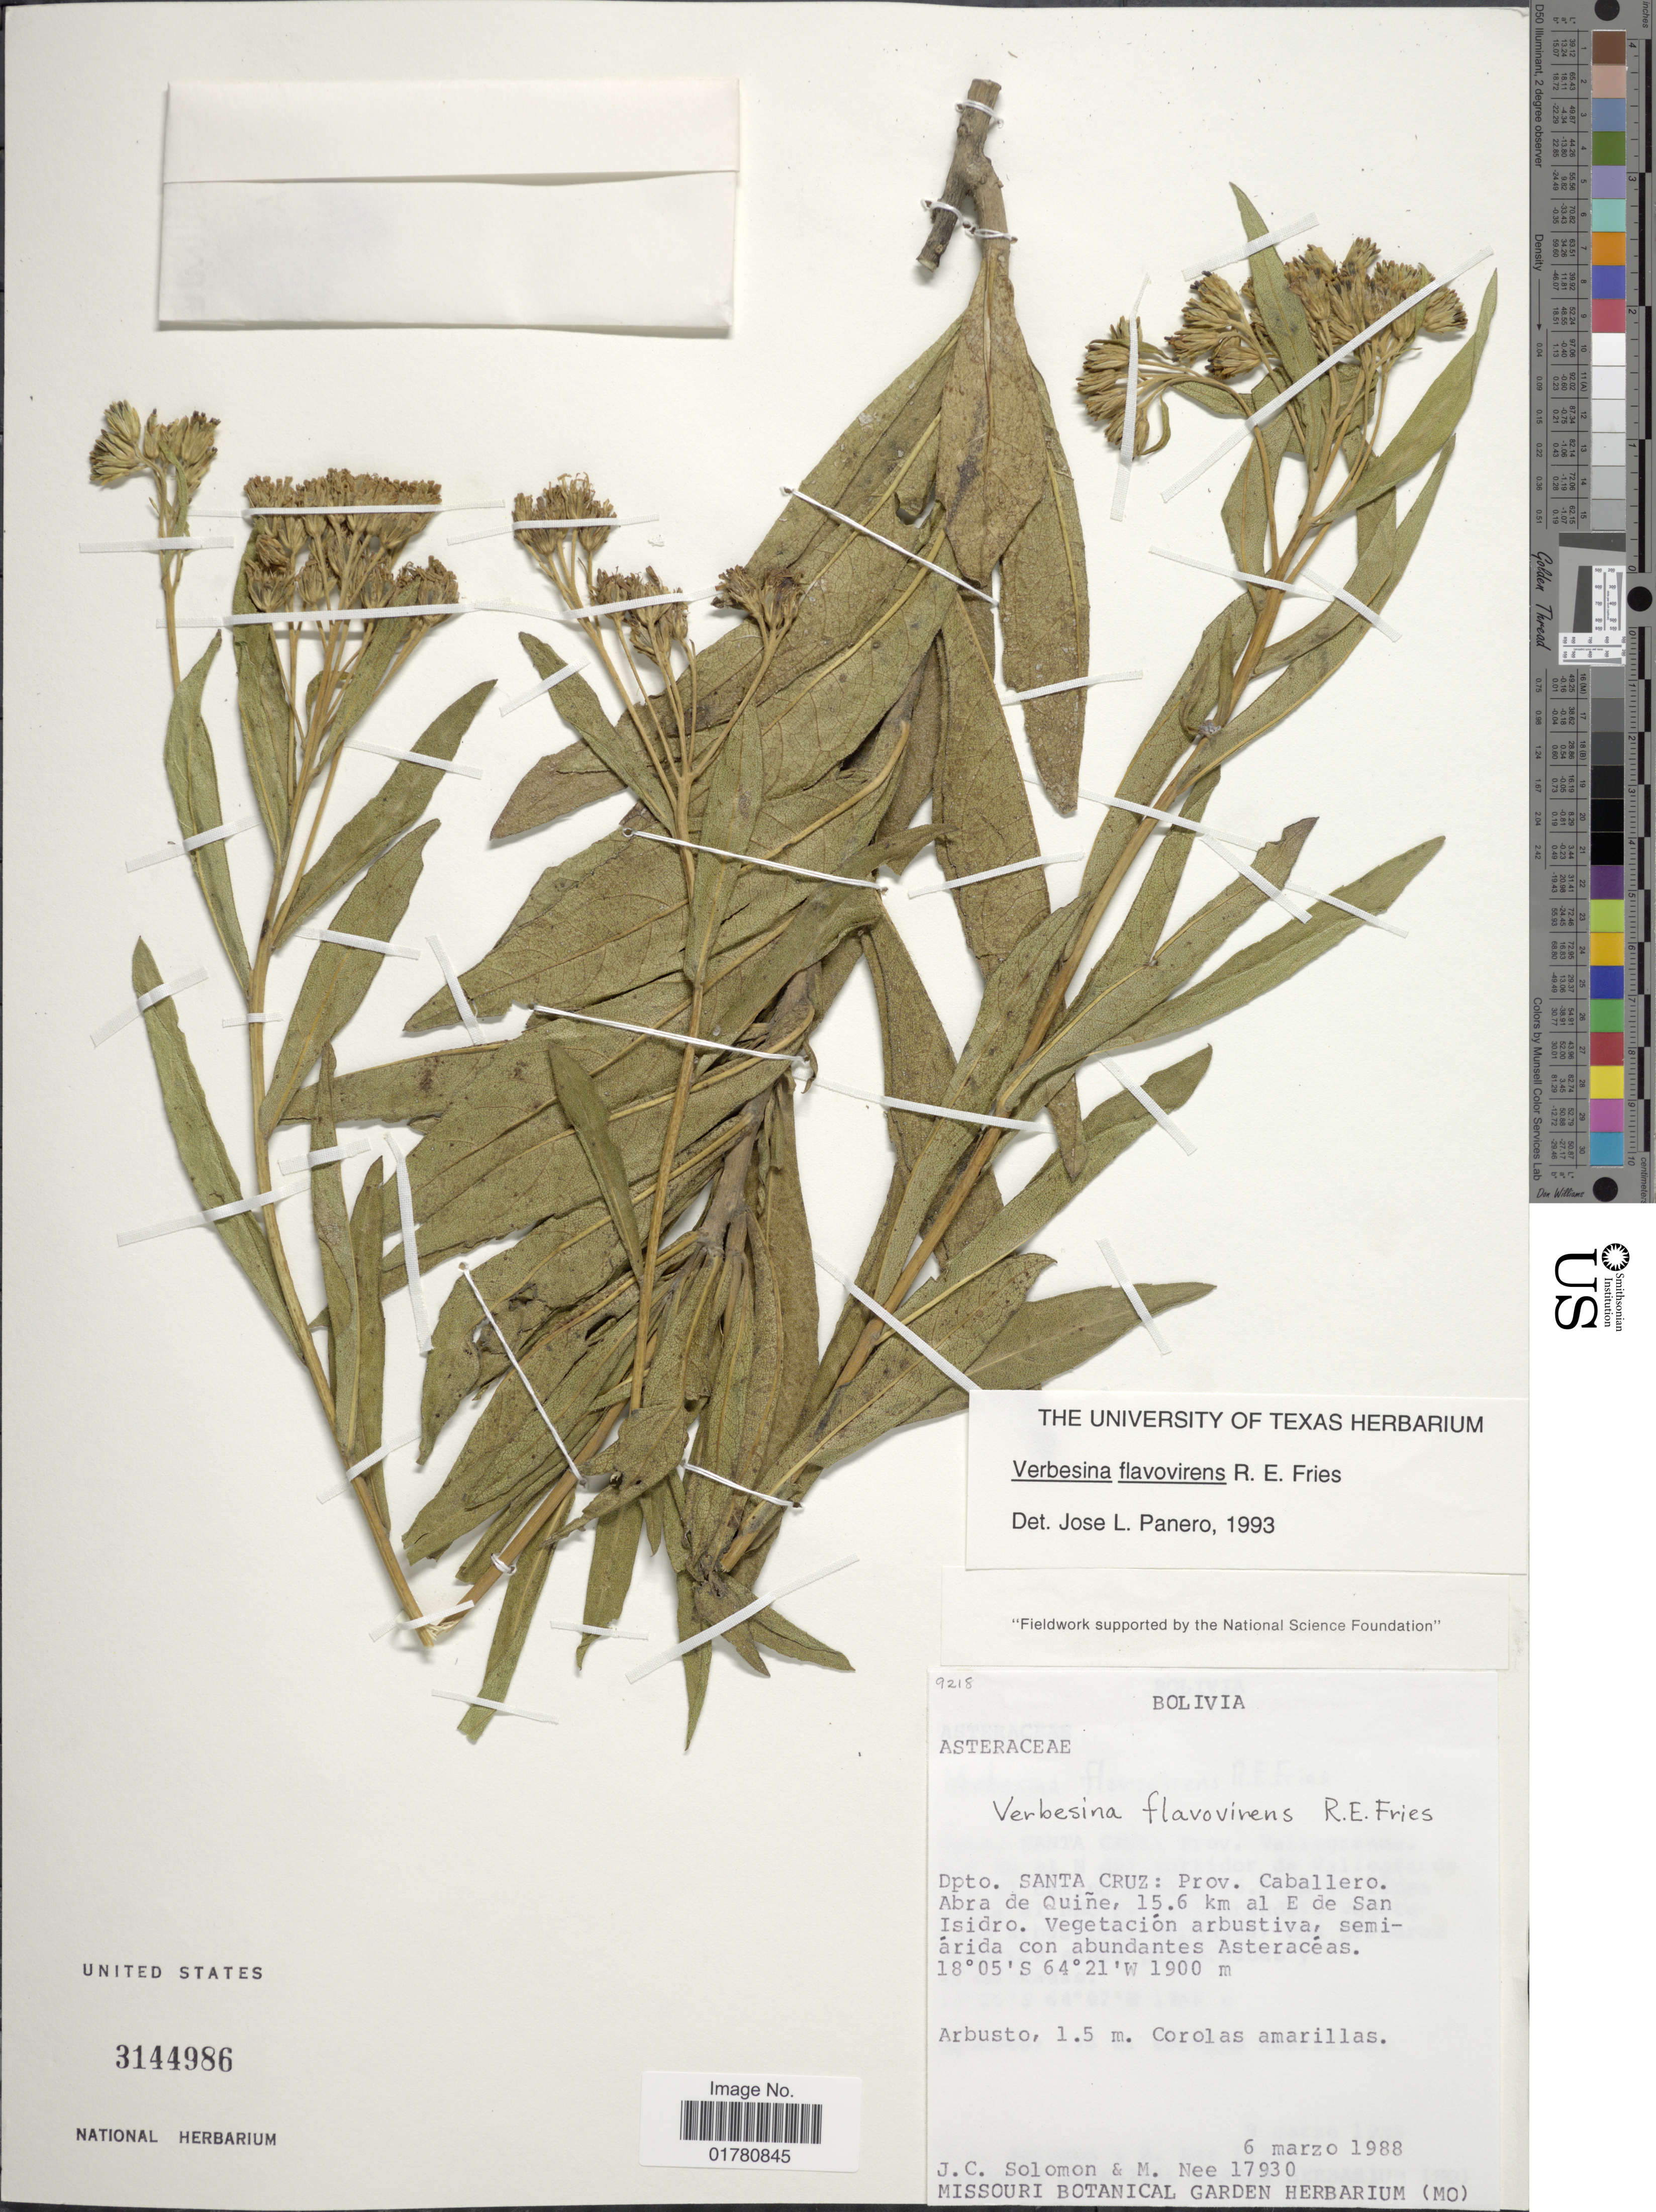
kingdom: Plantae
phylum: Tracheophyta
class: Magnoliopsida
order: Asterales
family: Asteraceae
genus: Verbesina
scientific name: Verbesina flavovirens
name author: R.E. Fr.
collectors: J. C. Solomon & M. Nee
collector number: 17930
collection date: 1988-03-06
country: Bolivia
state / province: Santa Cruz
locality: Dpto Santa Cruz: Prov. Caballero. Abra de Quiñe, 15.6 km al E de San Isidro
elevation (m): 1900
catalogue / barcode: US 3144986